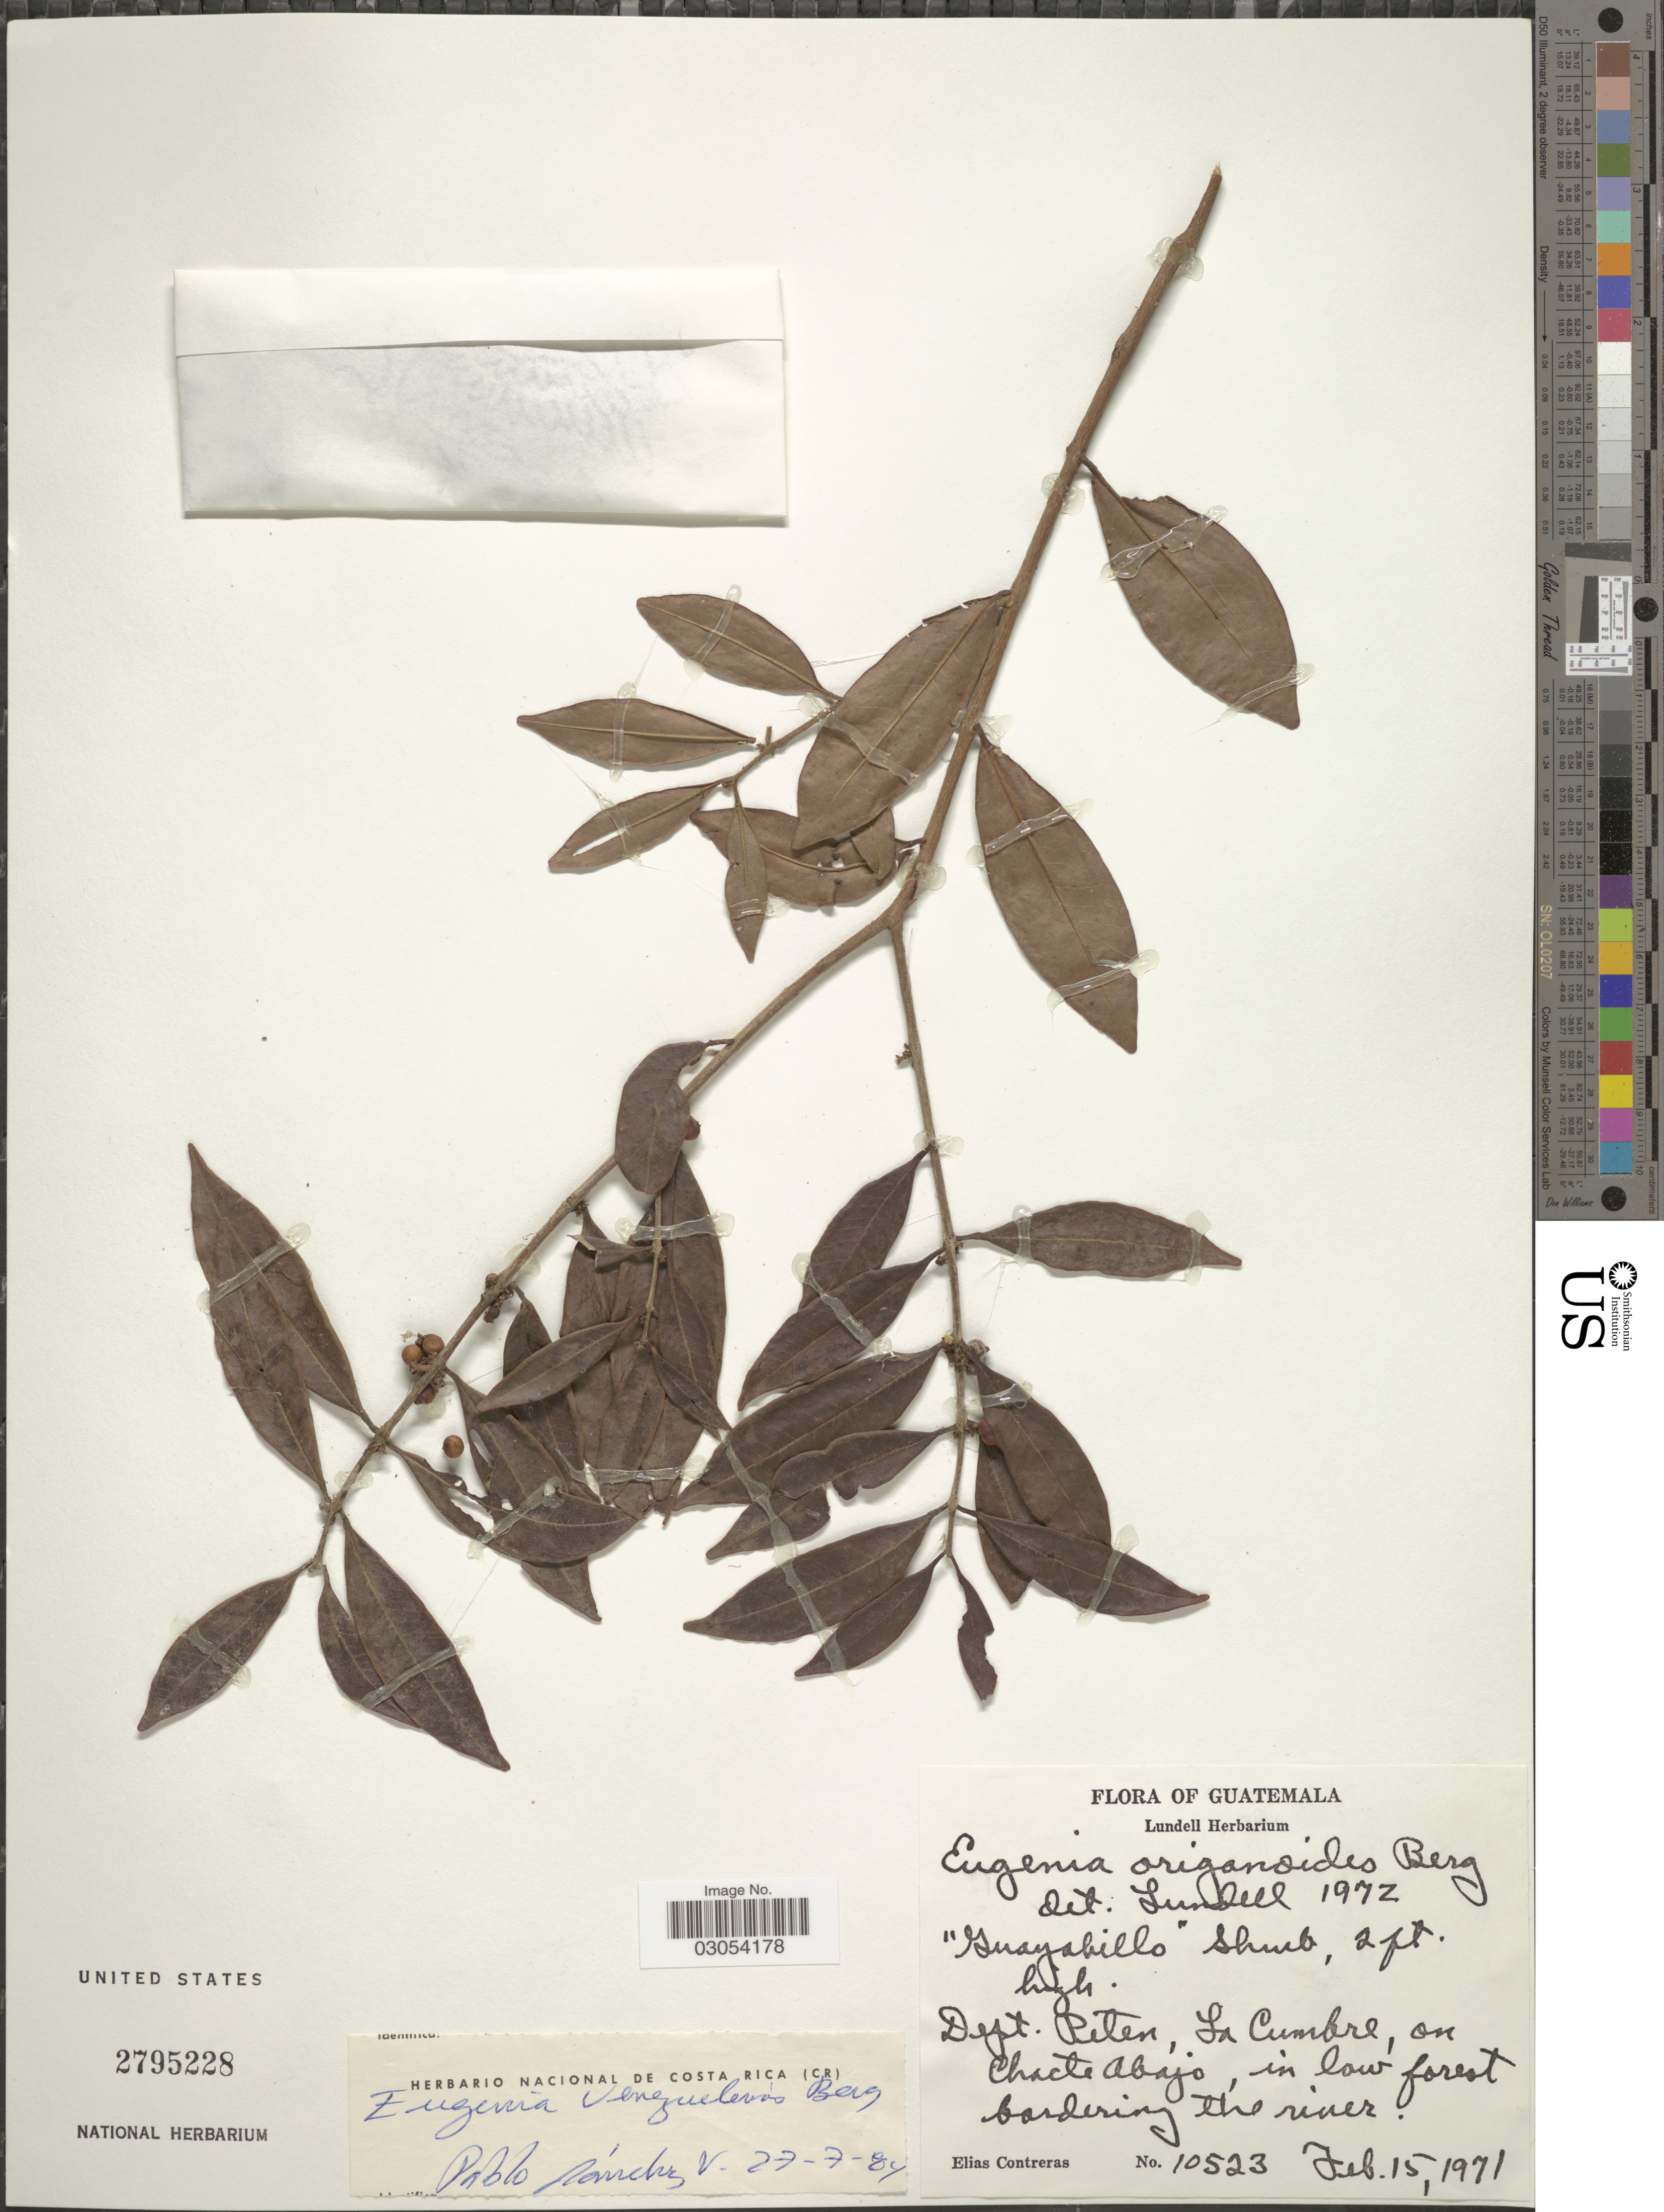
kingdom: Plantae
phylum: Tracheophyta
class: Magnoliopsida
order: Myrtales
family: Myrtaceae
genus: Eugenia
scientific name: Eugenia venezuelensis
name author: O. Berg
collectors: E. Contreras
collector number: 10523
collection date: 1971-02-15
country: Guatemala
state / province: El Petén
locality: Dept. Peten, La Cumbre, on Chacte Abajo, in low forest bordering the river.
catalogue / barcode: US 2795228